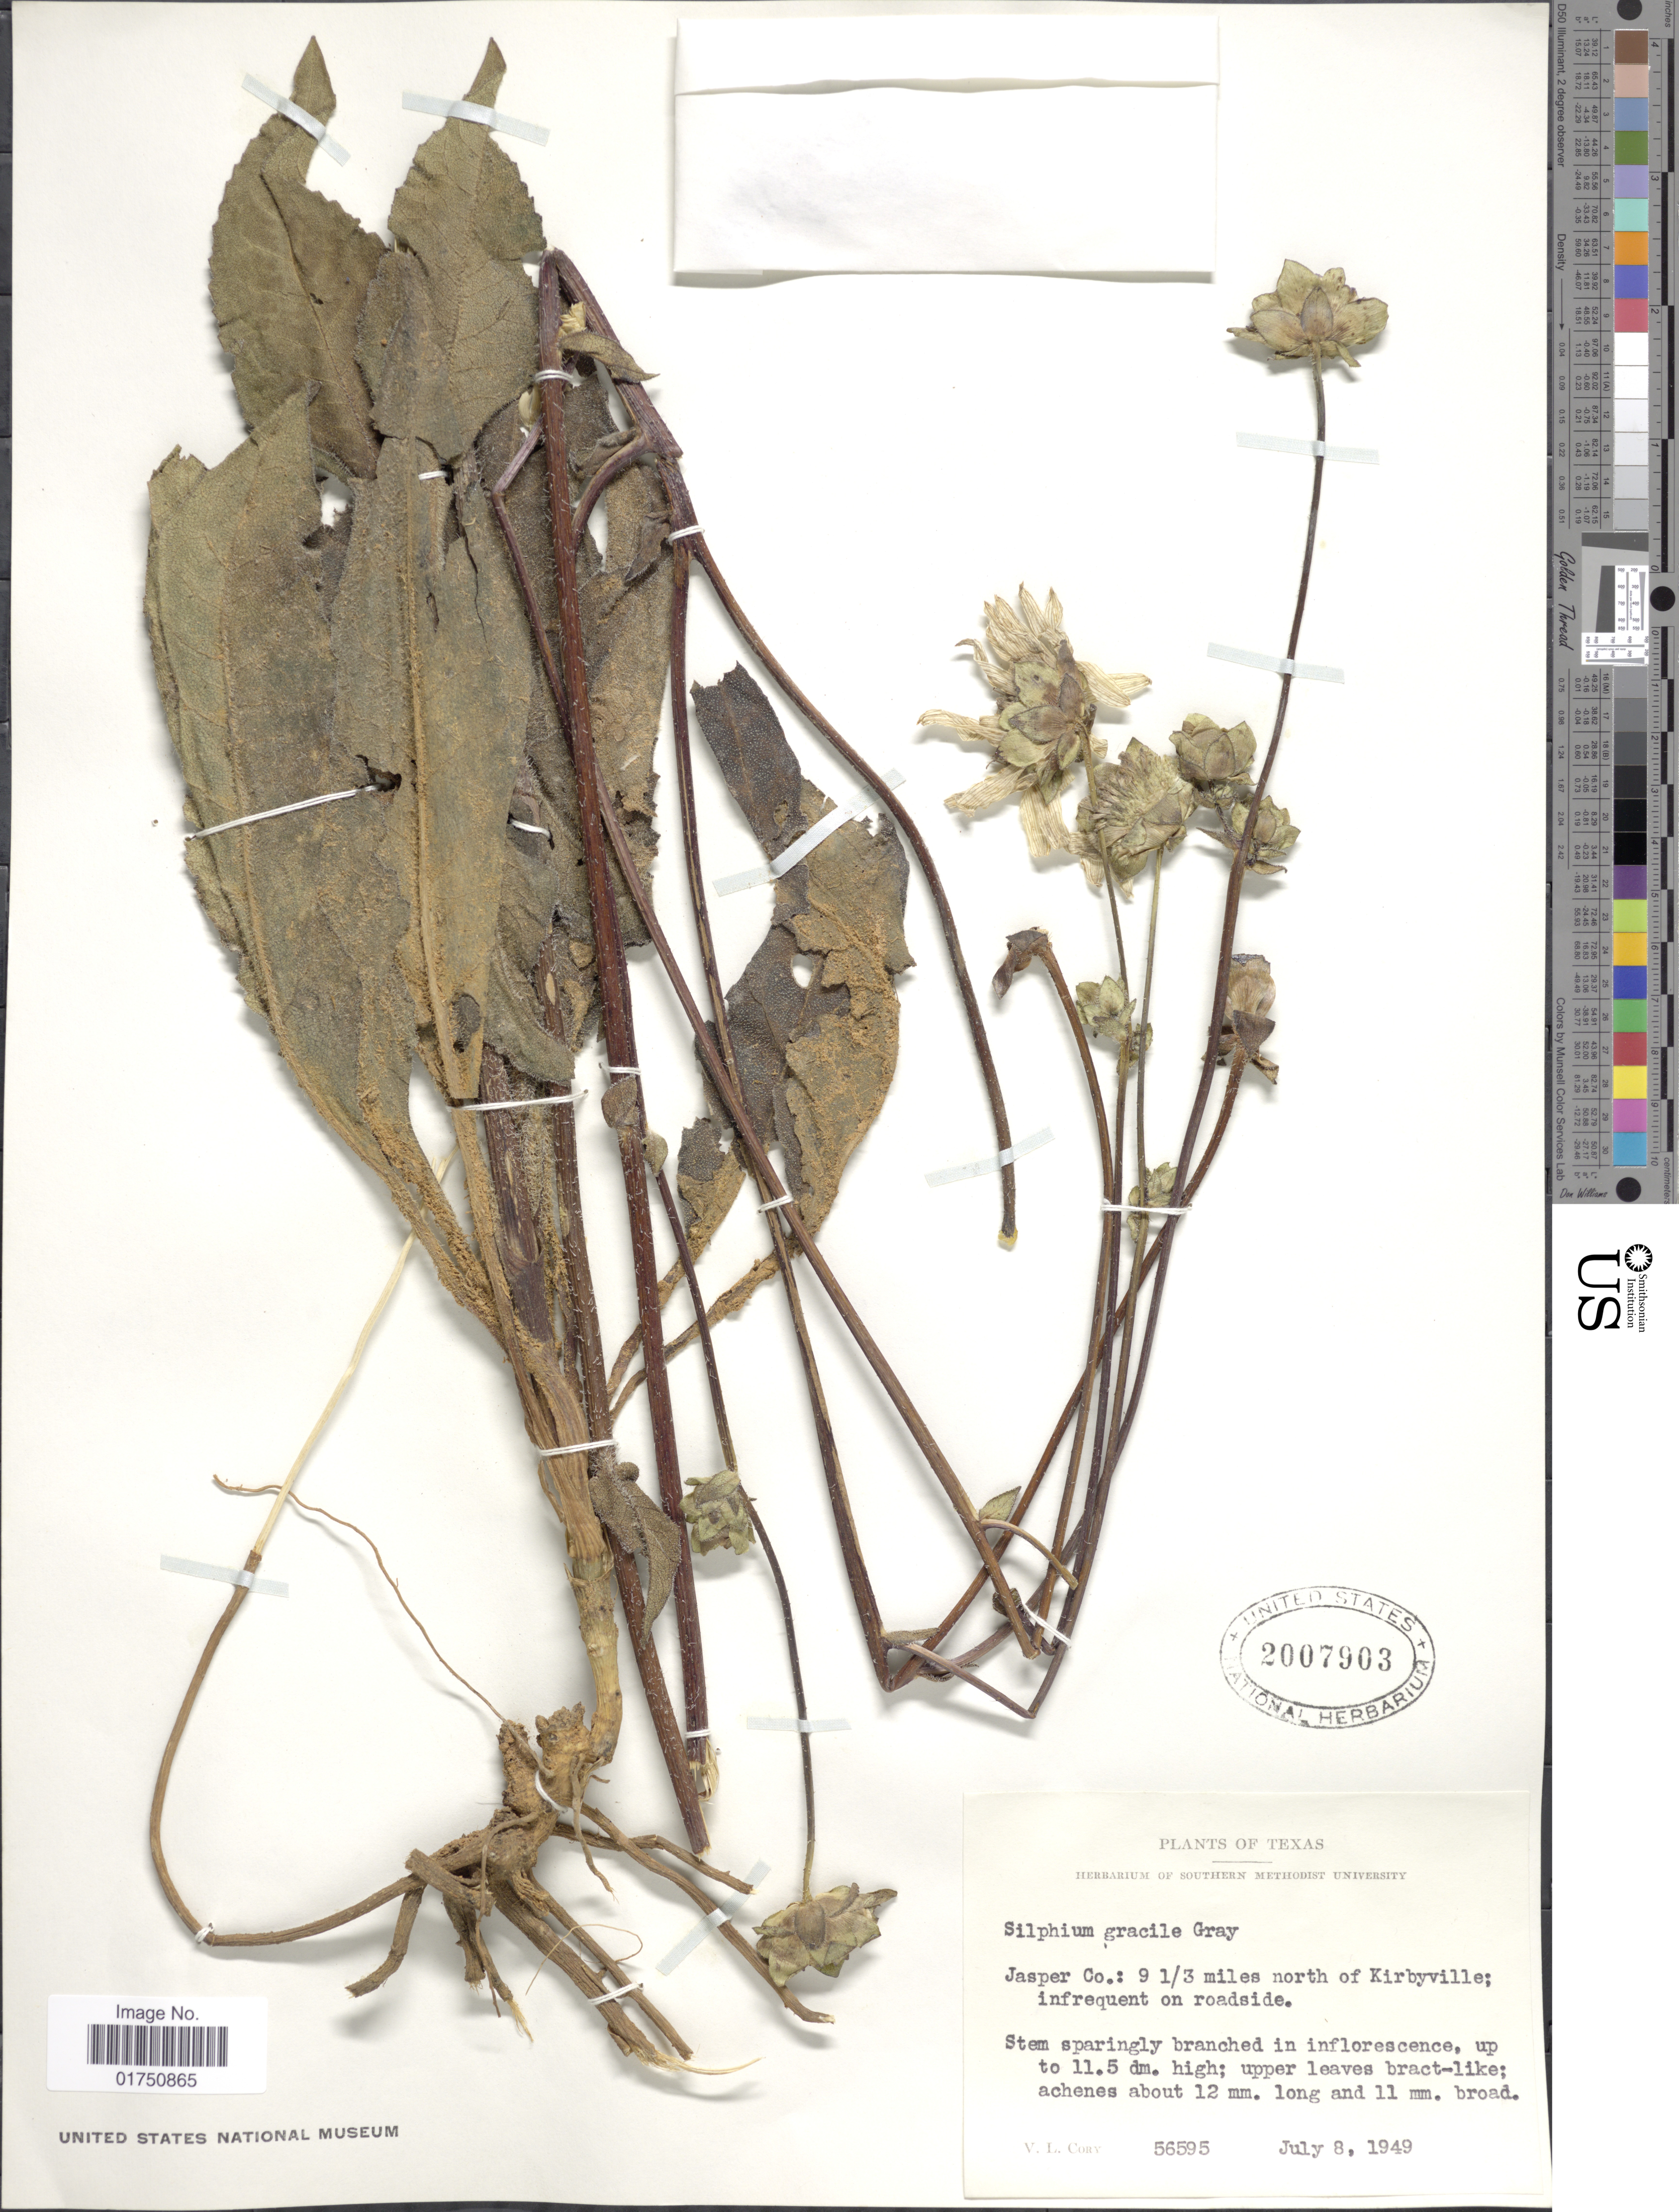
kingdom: Plantae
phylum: Tracheophyta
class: Magnoliopsida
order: Asterales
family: Asteraceae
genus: Silphium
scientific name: Silphium gracile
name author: A. Gray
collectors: V. Cory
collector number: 56595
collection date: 1949-07-08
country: United States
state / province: Texas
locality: Jasper Co.: 9 1/3 miles north of Kirbyville; infrequent on roadside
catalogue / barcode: US 2007903